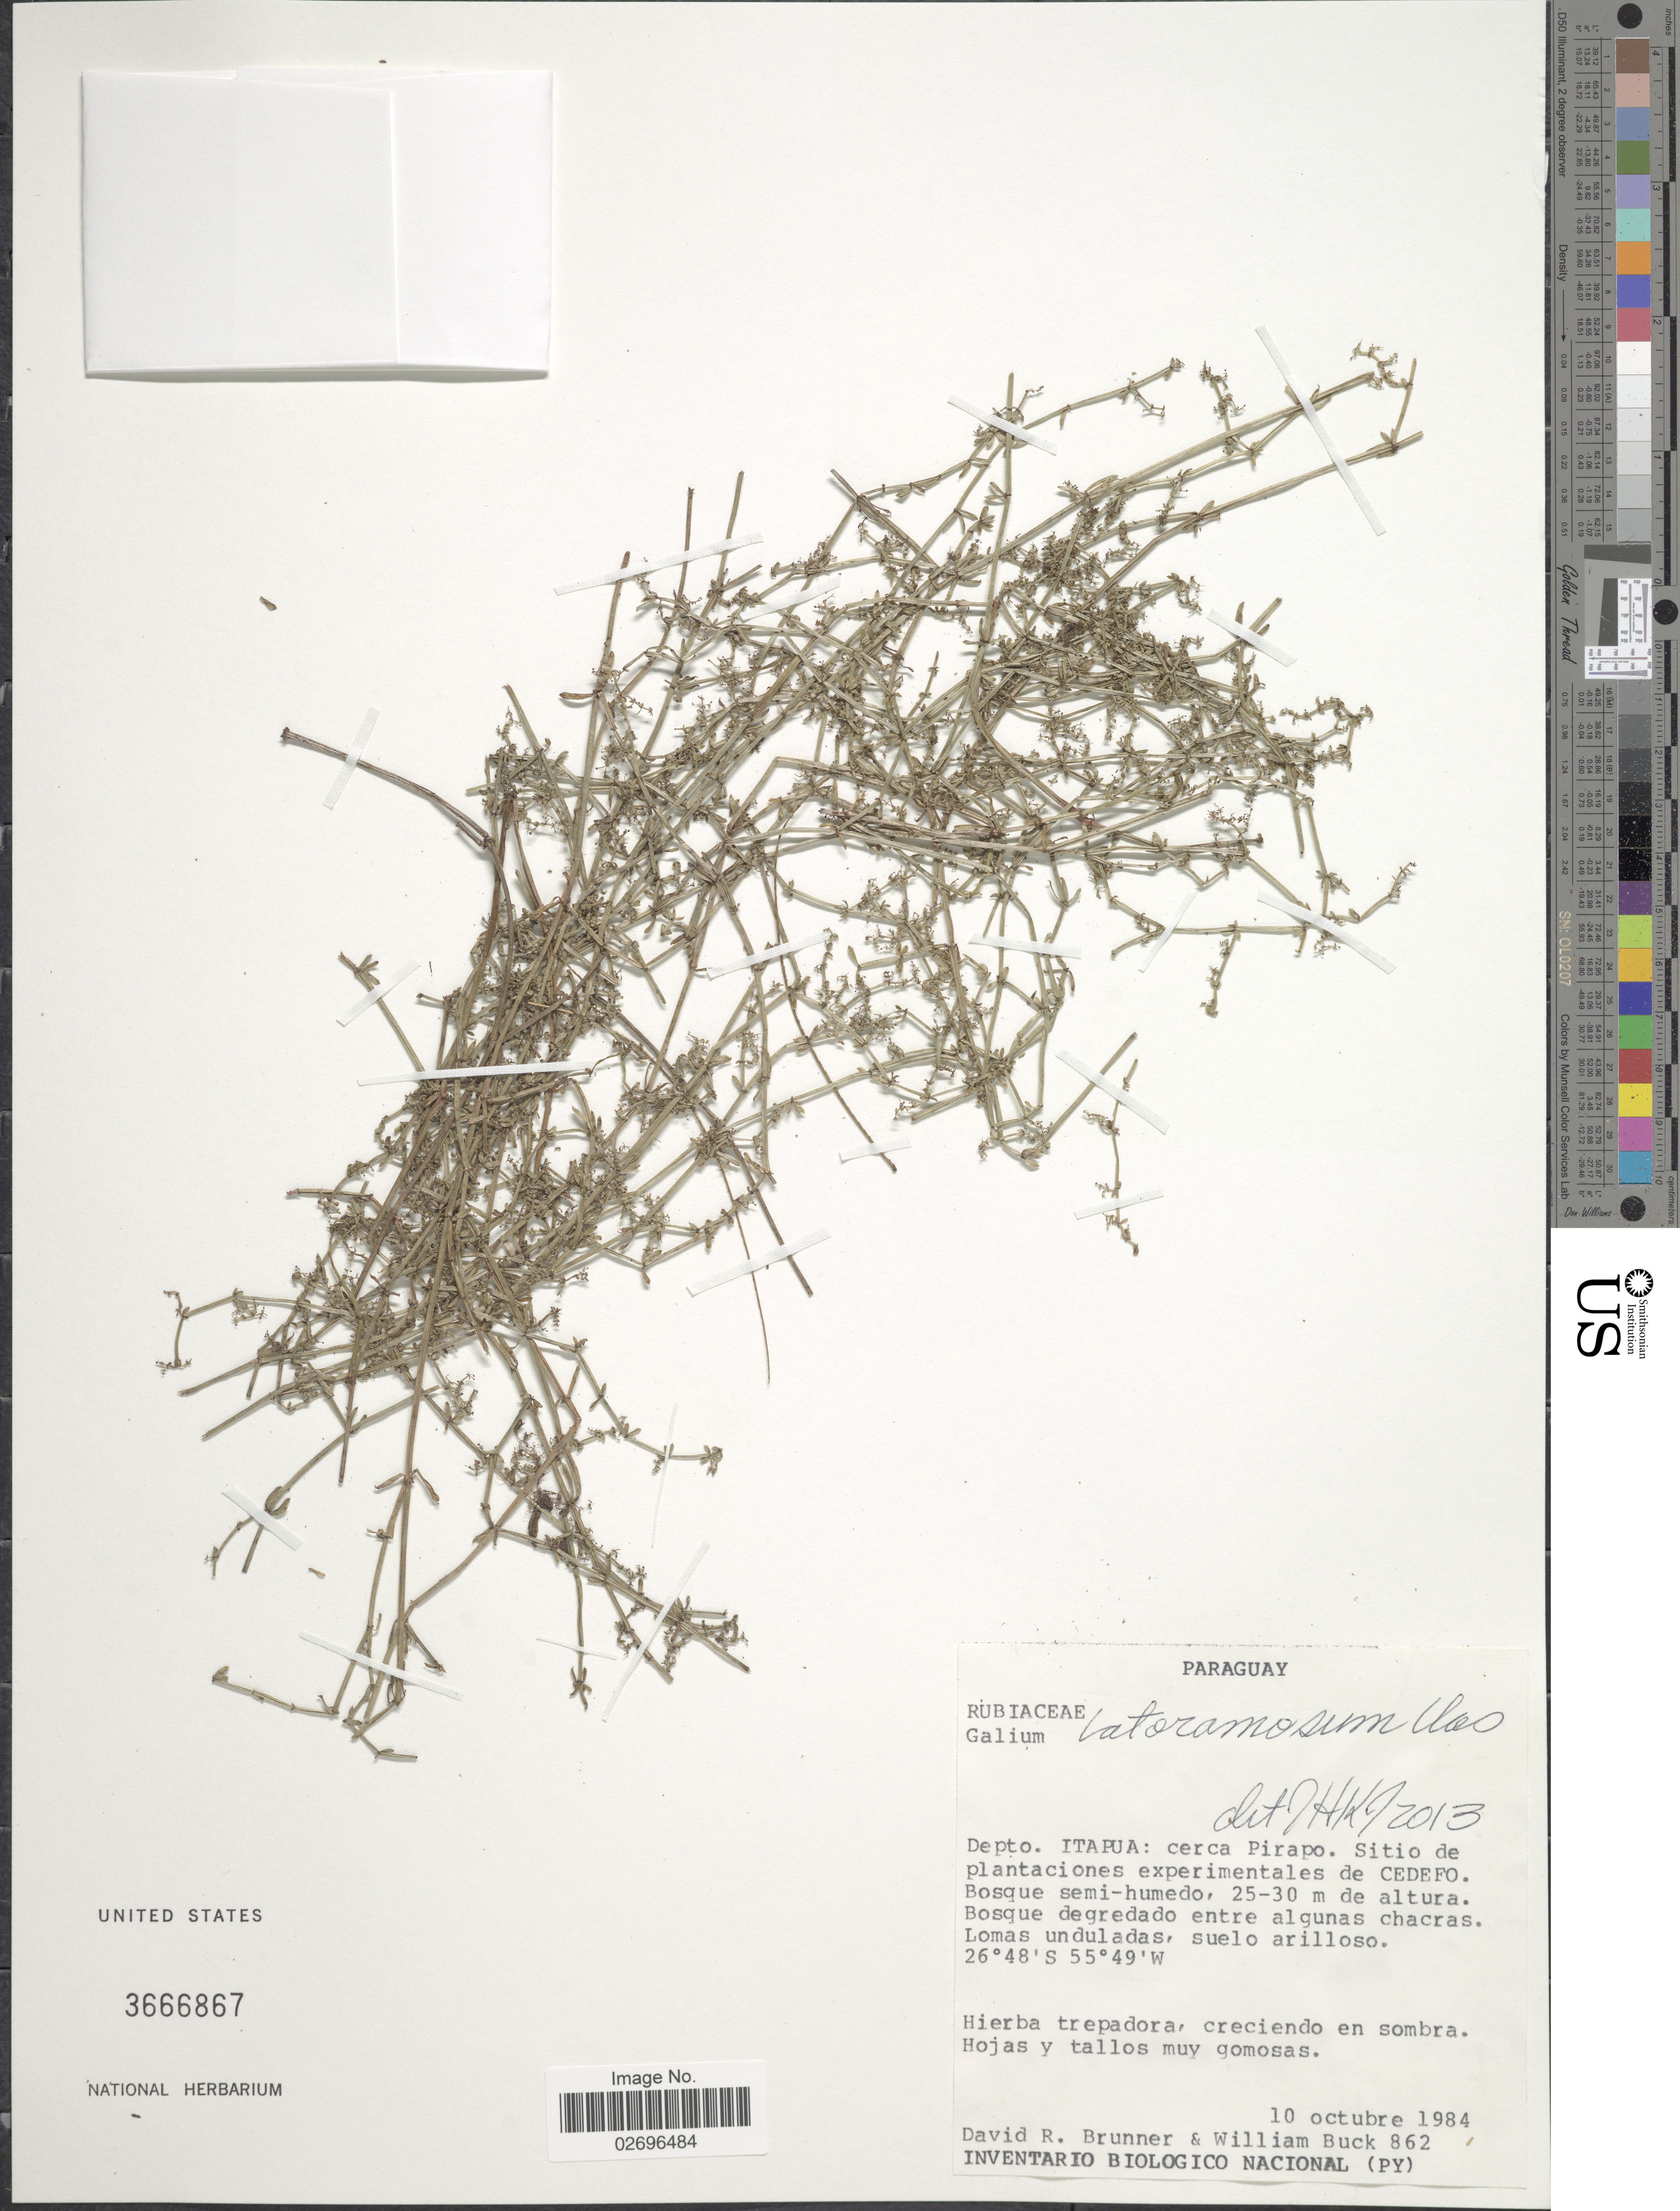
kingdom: Plantae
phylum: Tracheophyta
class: Magnoliopsida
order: Gentianales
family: Rubiaceae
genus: Galium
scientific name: Galium latoramosum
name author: Clos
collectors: D. R. Brunner & W. Buck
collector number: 862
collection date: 1984-10-10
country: Paraguay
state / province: Itapua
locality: Depto. Itapua: cerca Pirapo. Sitio de plantaciones experimentales de CEDEFO. Bosque semi-humedo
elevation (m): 25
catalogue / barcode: US 3666867